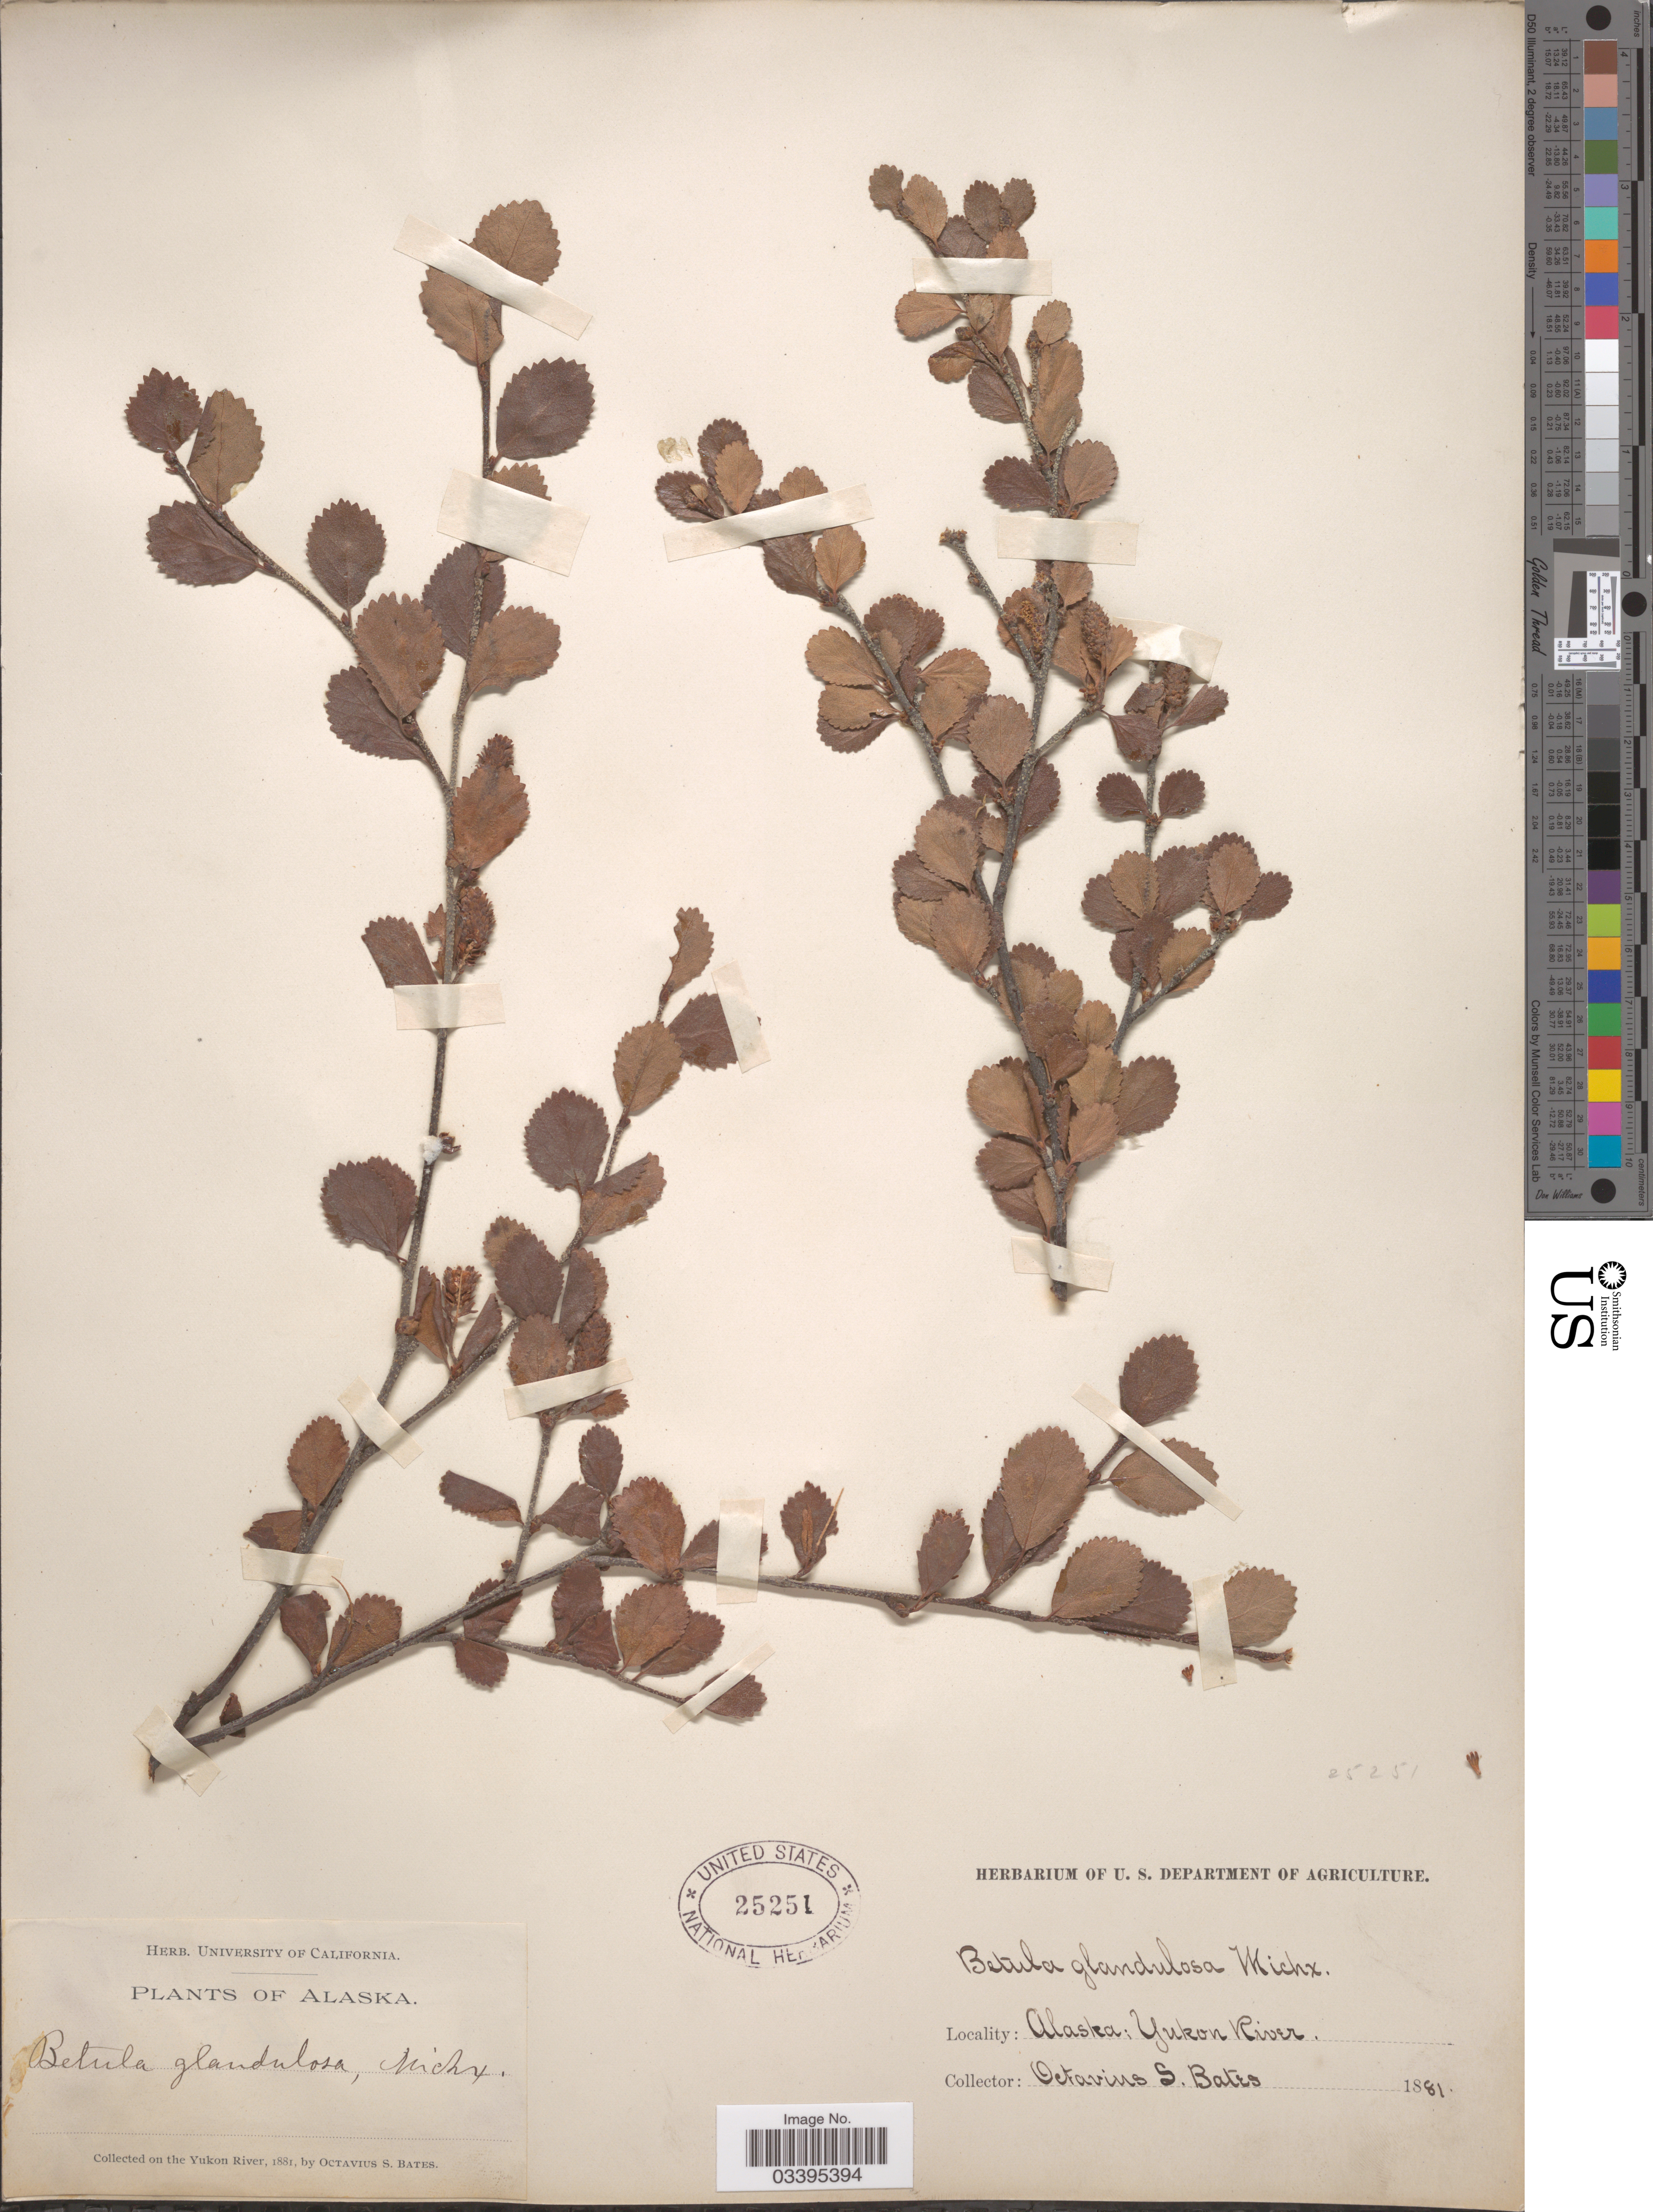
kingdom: Plantae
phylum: Tracheophyta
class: Magnoliopsida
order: Fagales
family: Betulaceae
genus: Betula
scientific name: Betula glandulosa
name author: Michx.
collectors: O. Bates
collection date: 1881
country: United States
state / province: Alaska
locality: Yukon River.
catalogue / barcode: US 25251